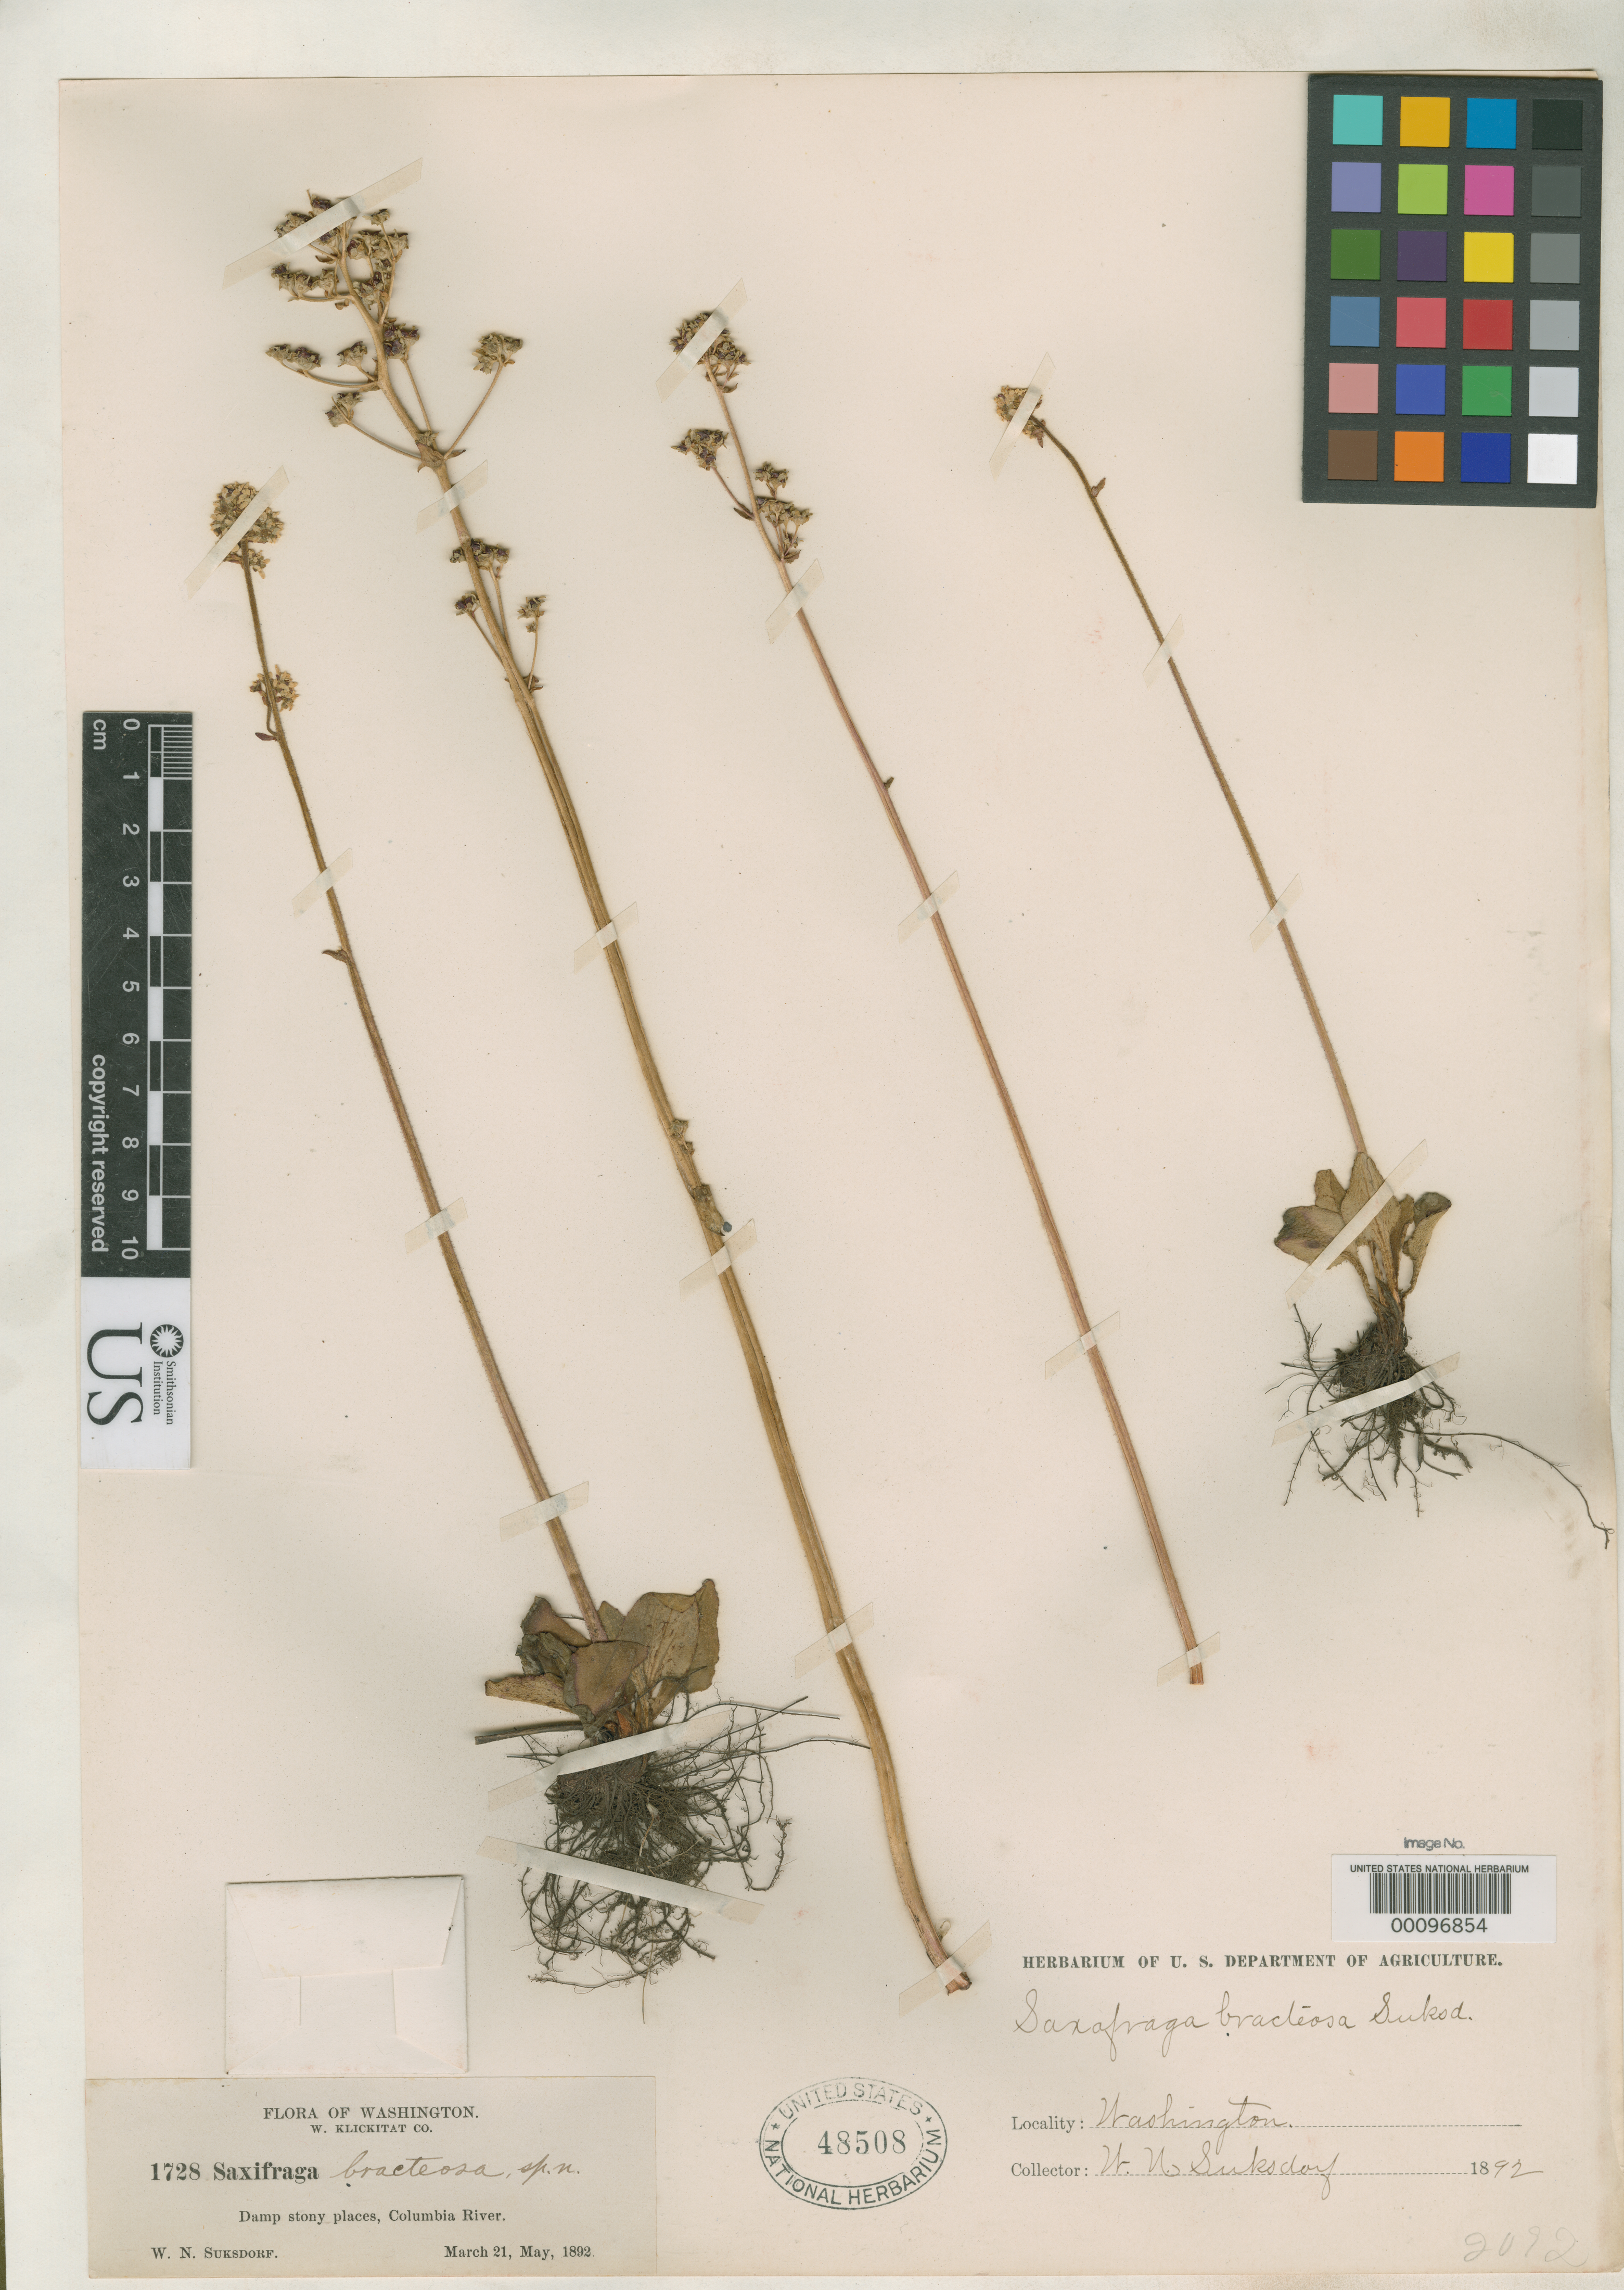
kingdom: Plantae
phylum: Tracheophyta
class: Magnoliopsida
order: Saxifragales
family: Saxifragaceae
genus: Saxifraga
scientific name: Saxifraga bracteosa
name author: Suksd.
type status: Isotype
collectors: W. N. Suksdorf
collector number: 1728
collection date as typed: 21 Mar 1892 to -- May 1892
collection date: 1892-03-21/1892-05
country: United States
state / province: Washington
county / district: Klickitat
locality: Bingen.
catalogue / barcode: US 48508